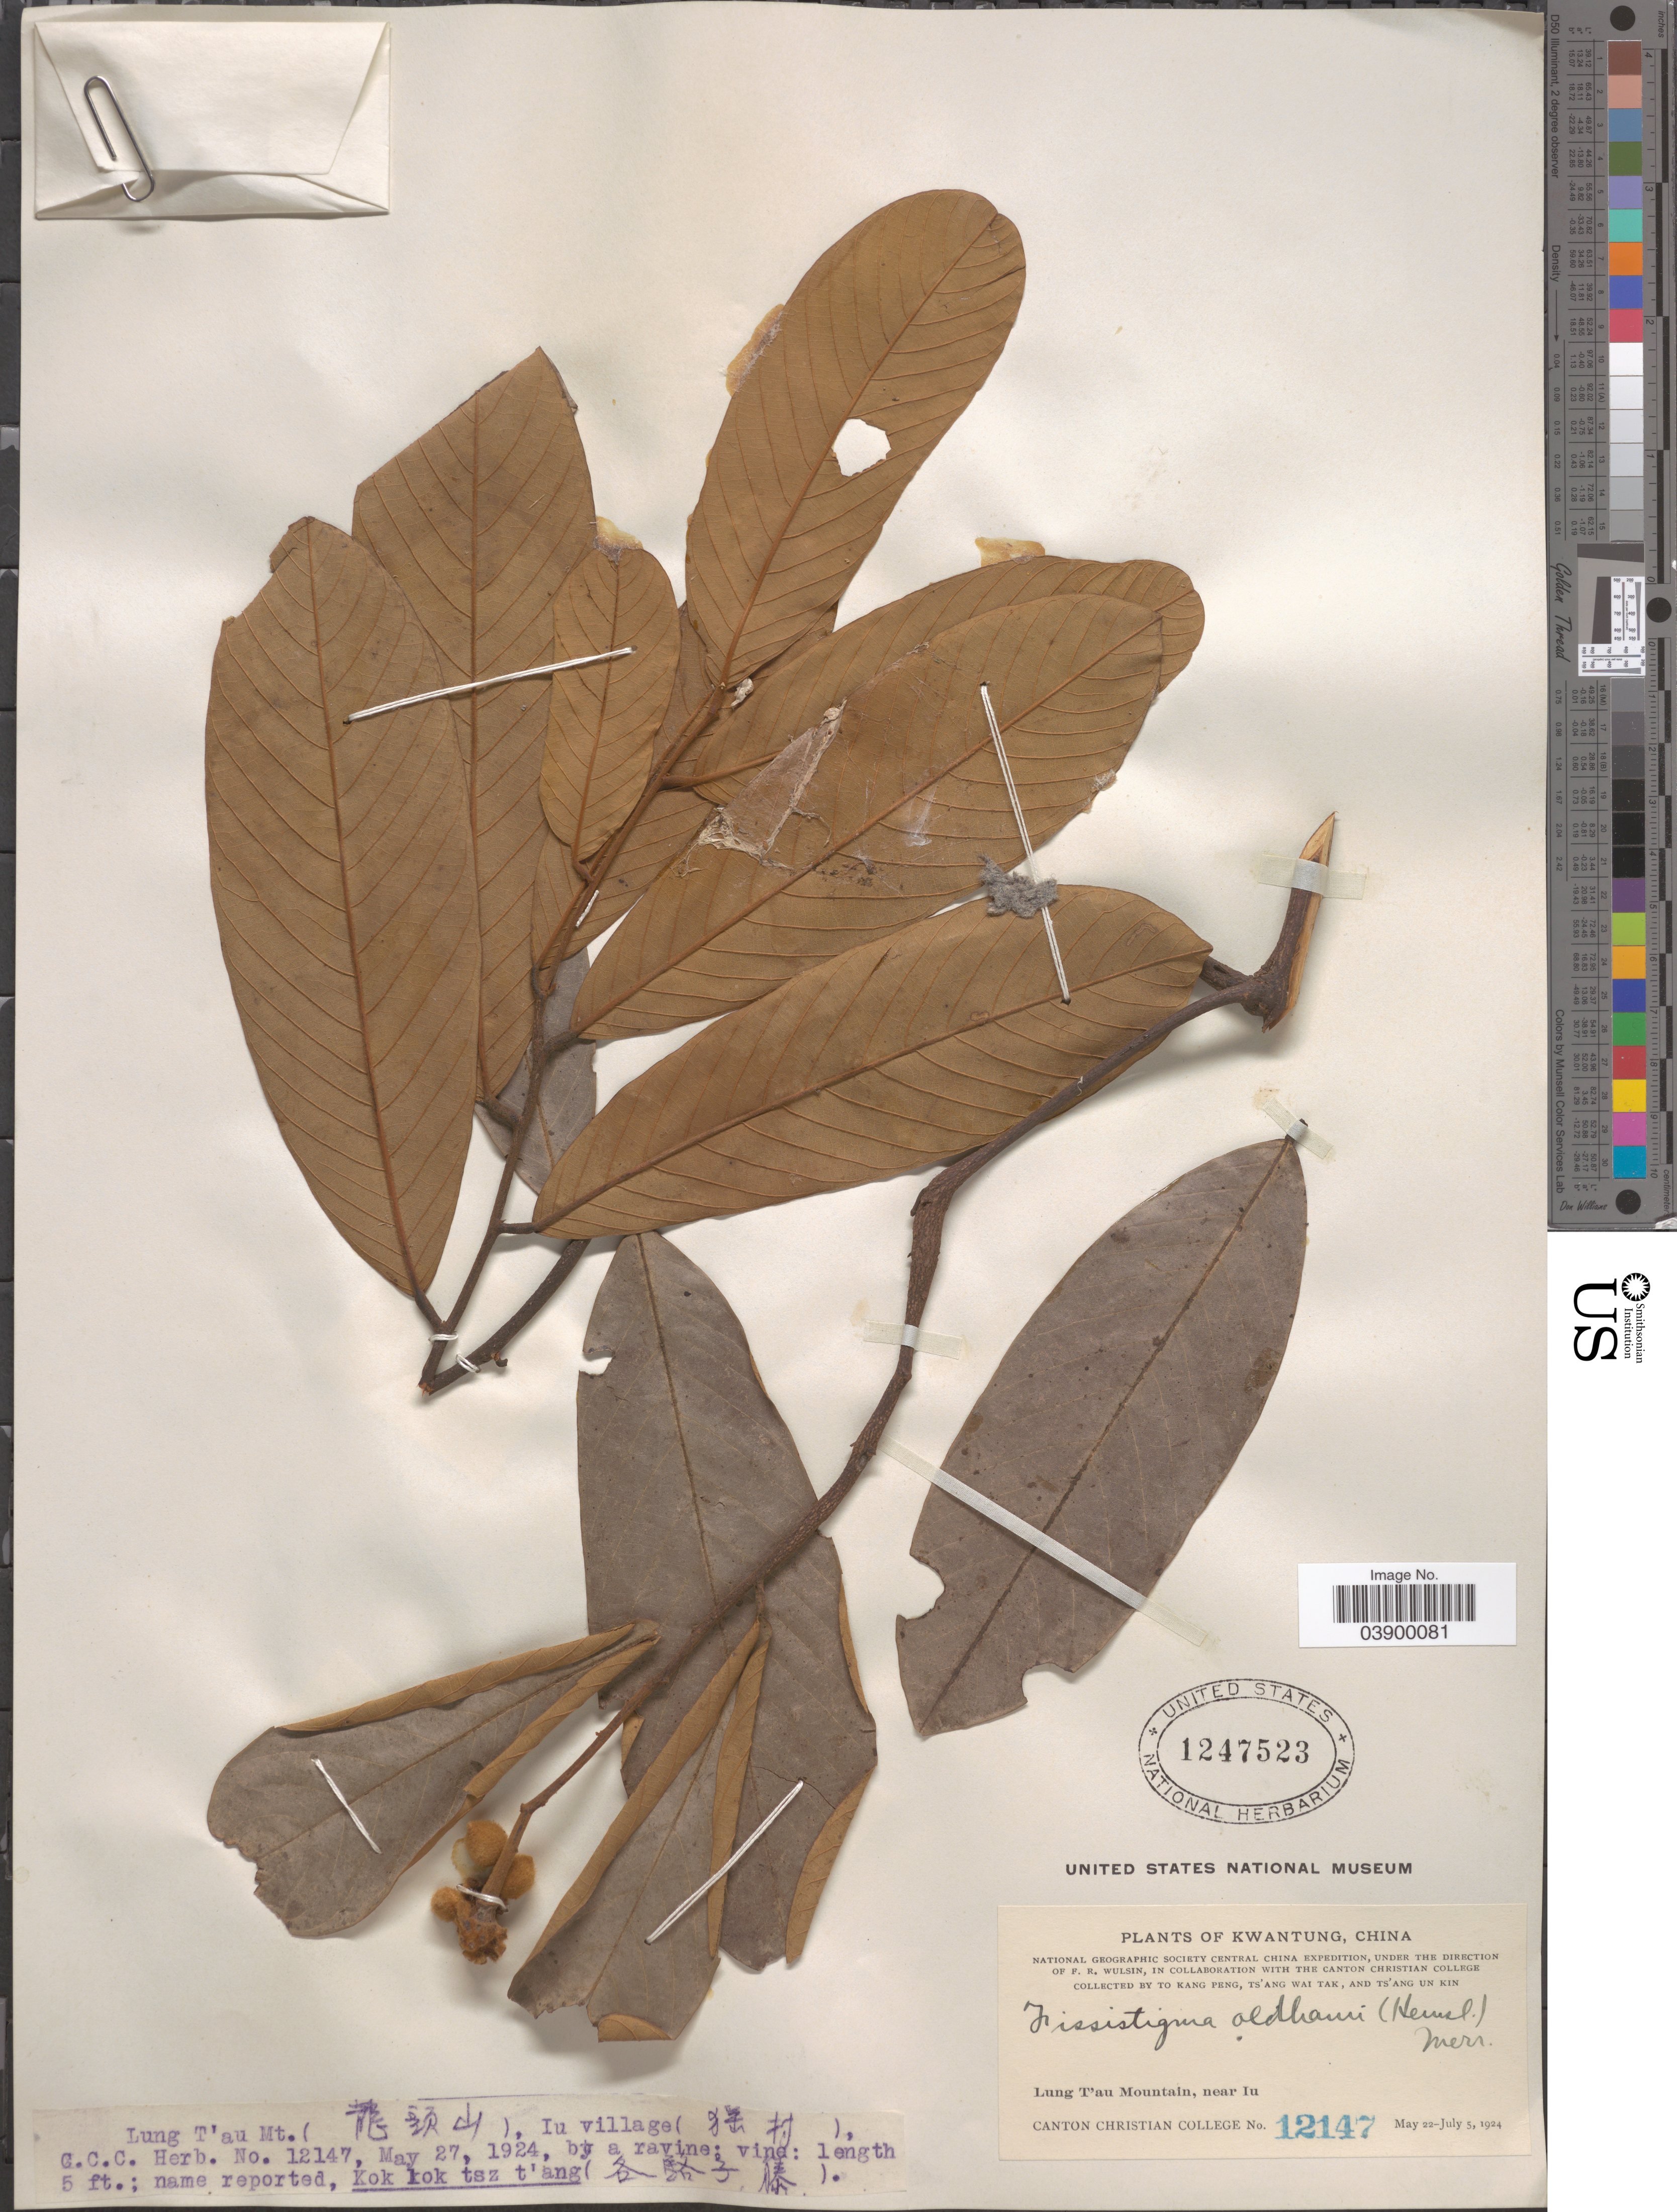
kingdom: Plantae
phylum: Tracheophyta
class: Magnoliopsida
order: Magnoliales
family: Annonaceae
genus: Fissistigma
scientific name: Fissistigma oldhamii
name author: (Hemsl.) Merr.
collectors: Kang Peng To, W. T. Tsang & Ts' Ang Un Kin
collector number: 12147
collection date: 1924-05-27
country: China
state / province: Guangdong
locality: Lung T'au Mountain (X), Iu village (X). Kok kok tsz t'ang (X).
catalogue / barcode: US 1247523